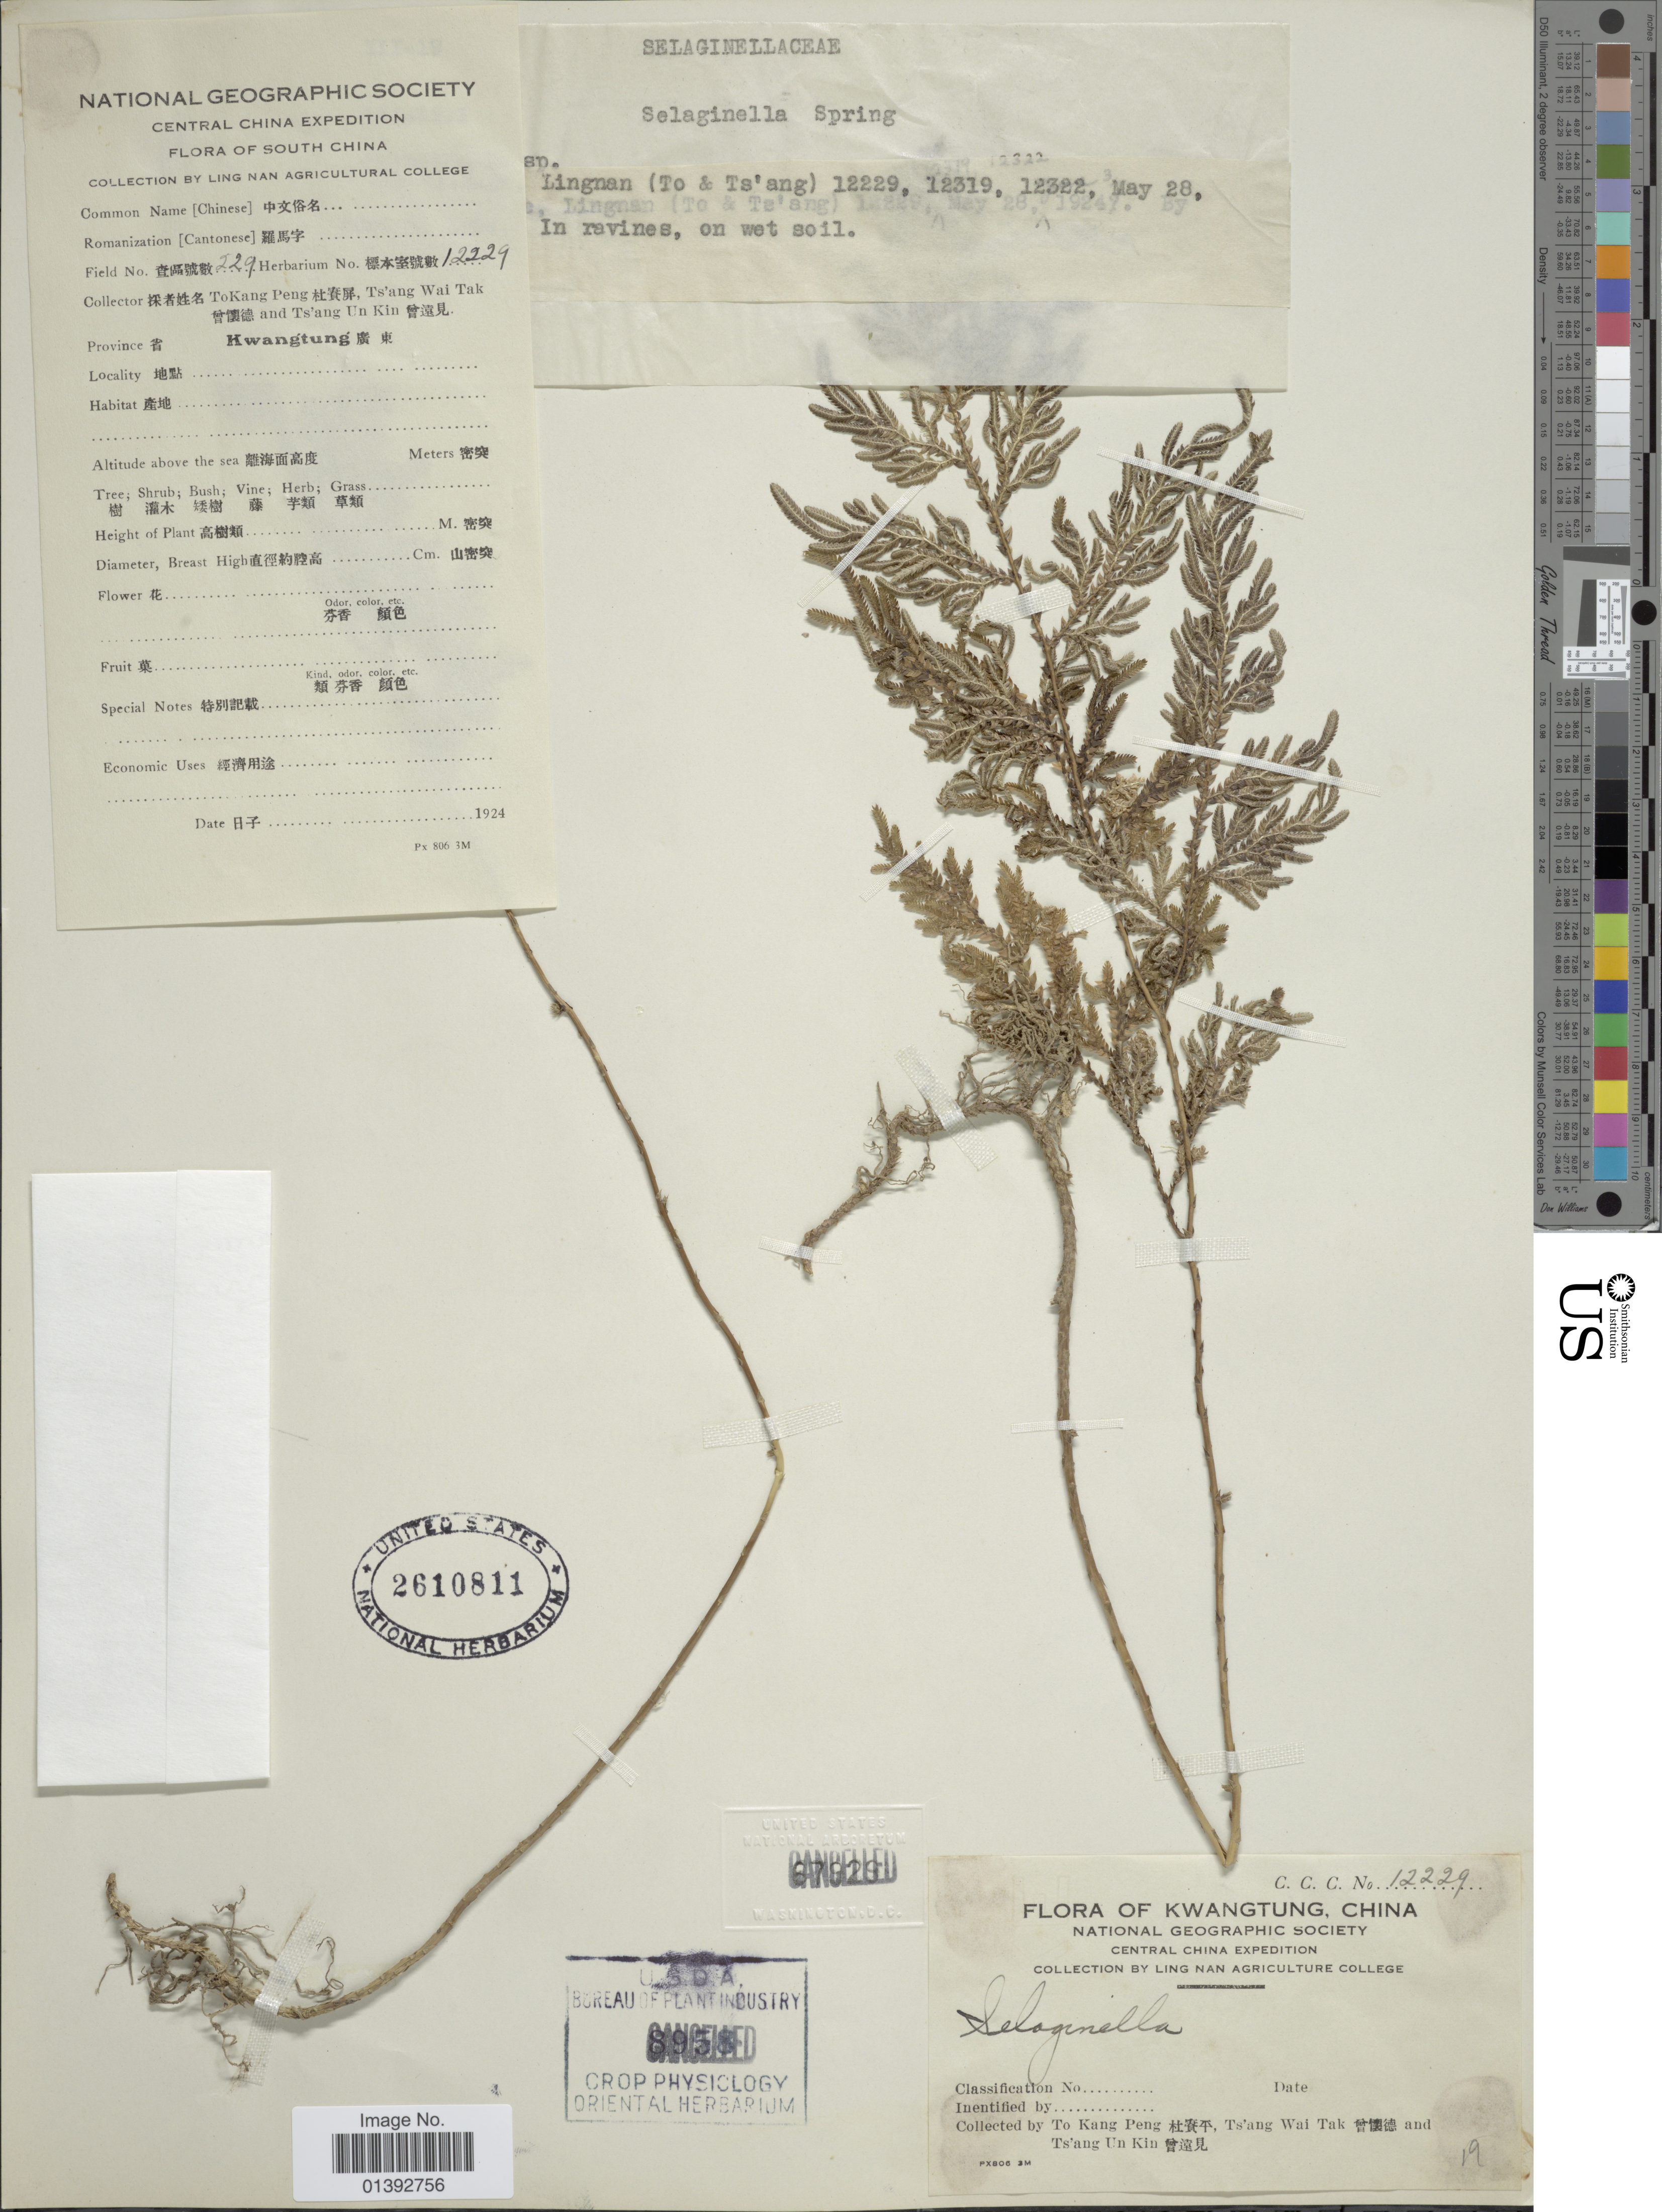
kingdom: Plantae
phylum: Tracheophyta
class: Lycopodiopsida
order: Selaginellales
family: Selaginellaceae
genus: Selaginella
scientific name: Selaginella involvens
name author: (Sw.) Spring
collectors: T. K. Peng, T. Tak & T. Kin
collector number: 229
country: China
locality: Kwangtung, Central China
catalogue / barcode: US 2610811